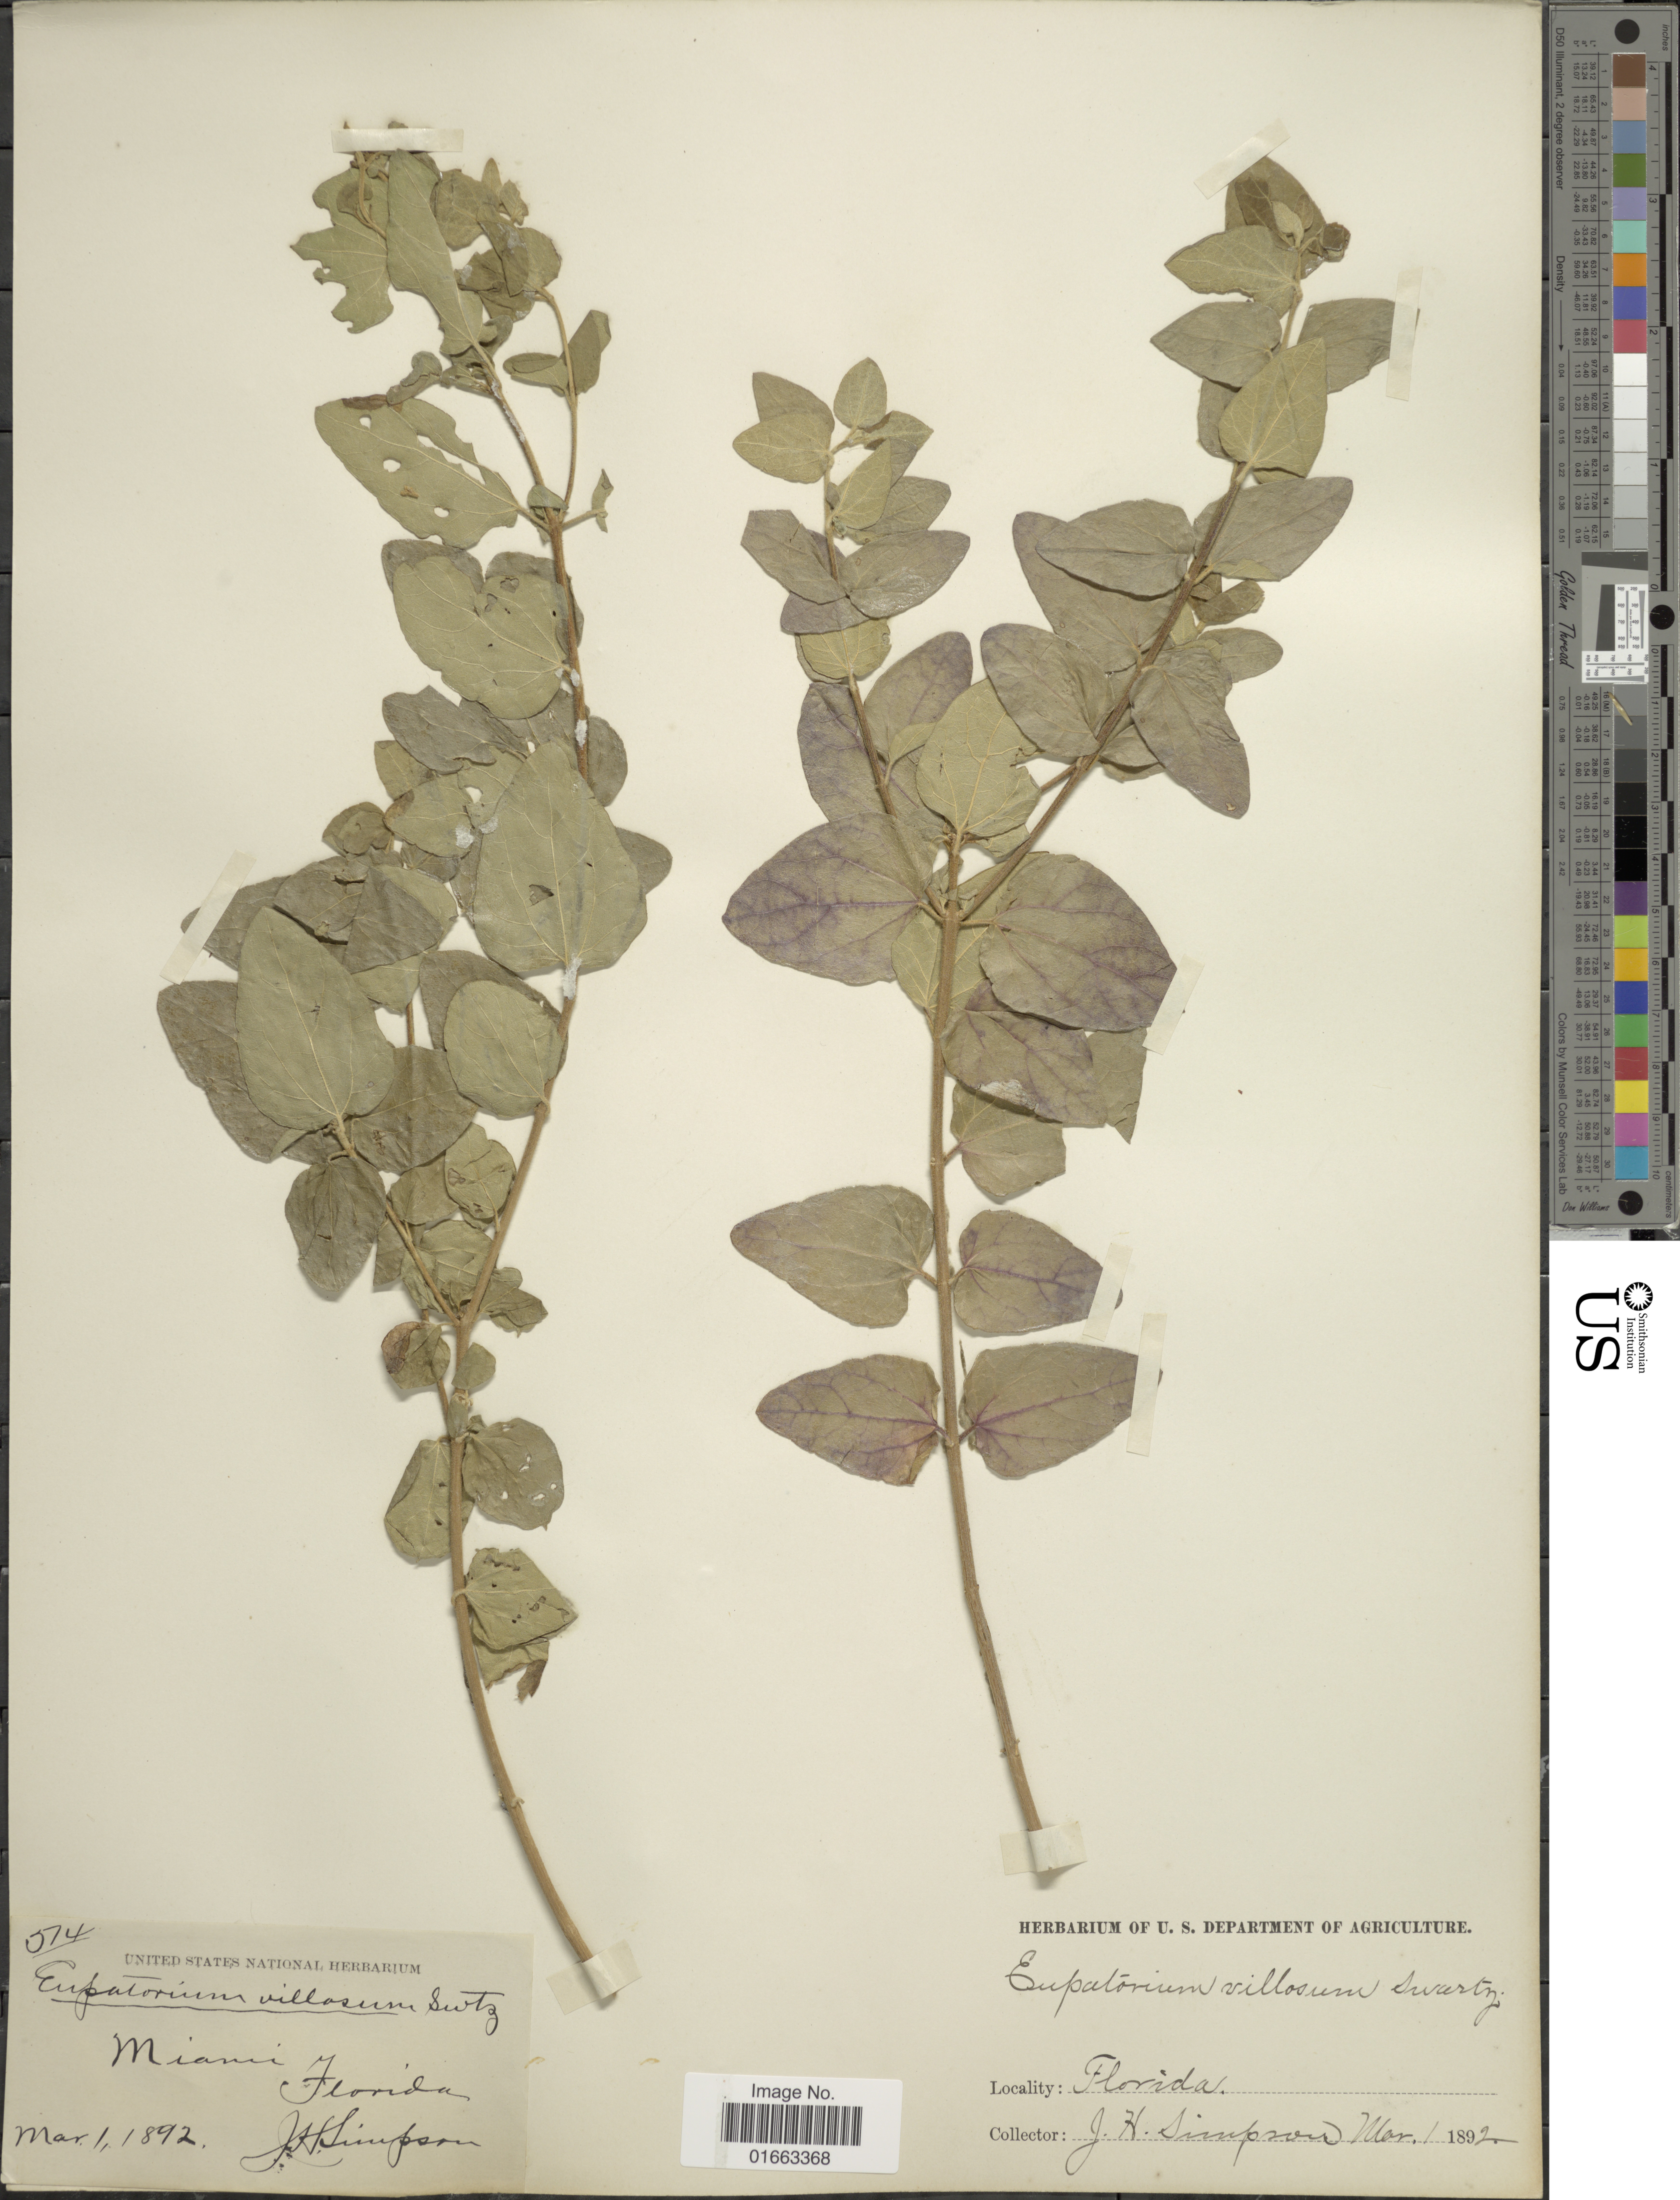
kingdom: Plantae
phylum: Tracheophyta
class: Magnoliopsida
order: Asterales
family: Asteraceae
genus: Koanophyllon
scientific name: Koanophyllon villosum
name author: (Sw.) R.M. King & H. Rob.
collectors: J. H. Simpson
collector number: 514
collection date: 1892-03-01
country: United States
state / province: Florida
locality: Miami